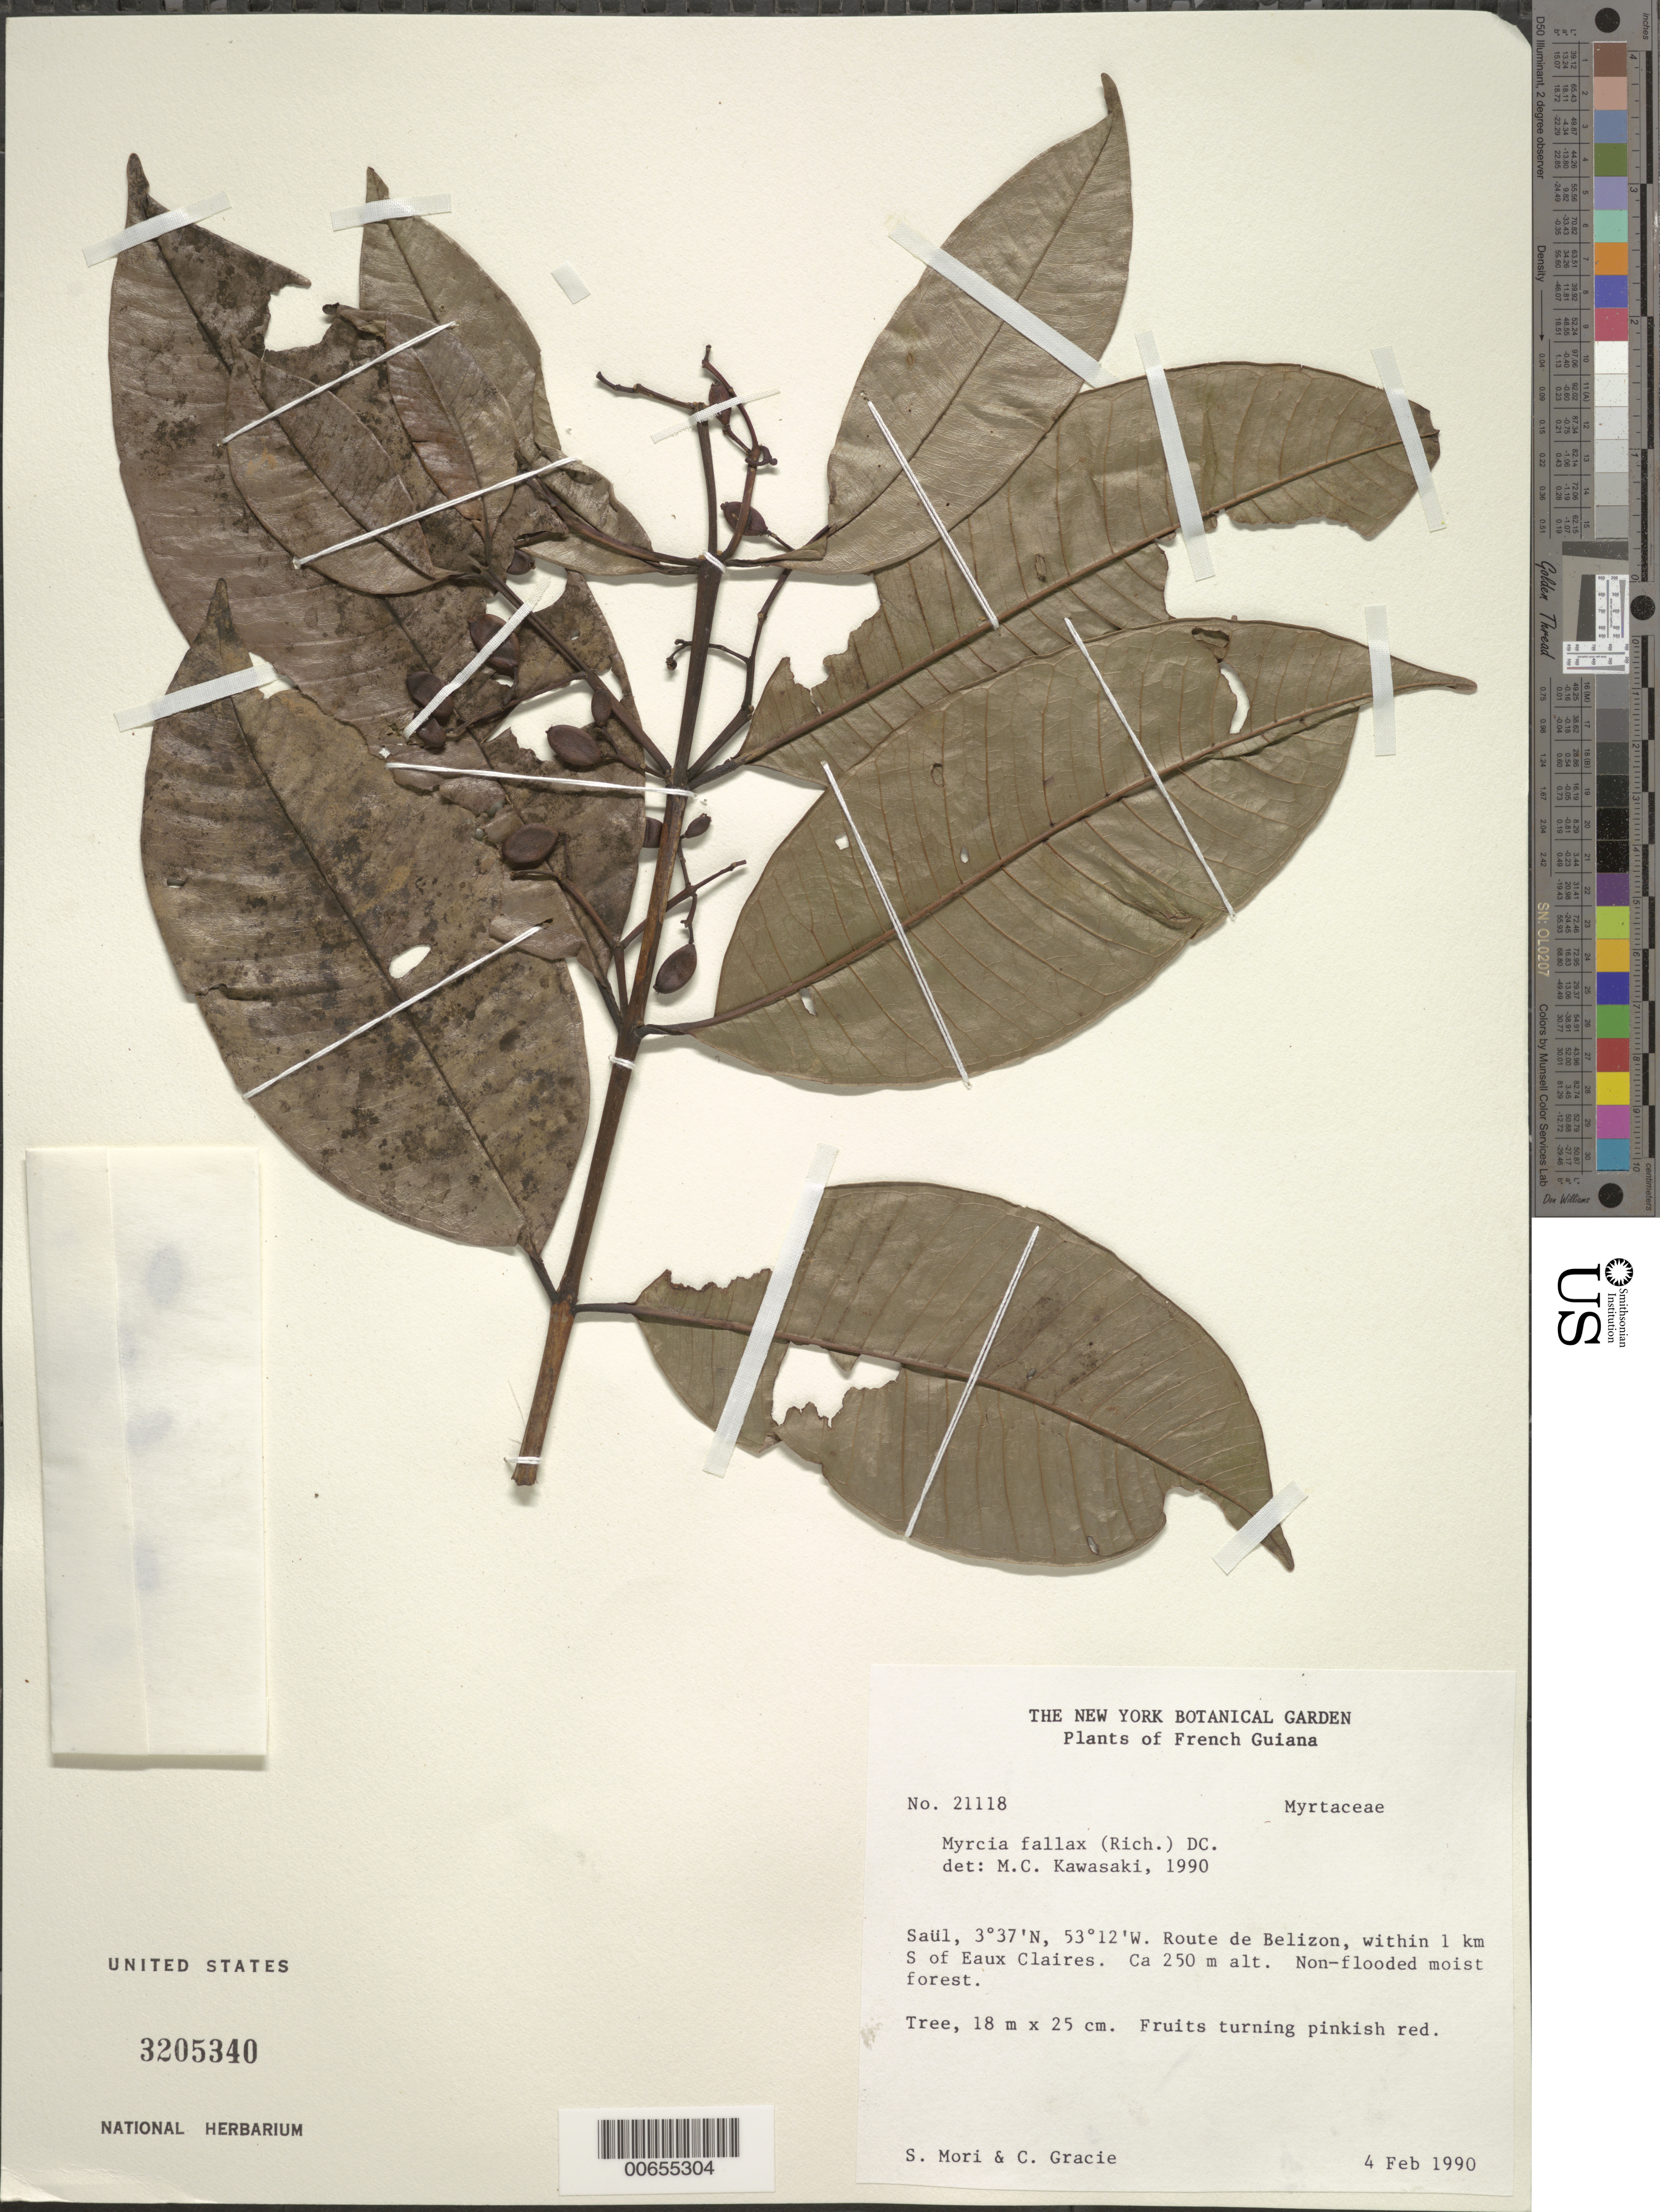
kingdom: Plantae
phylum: Tracheophyta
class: Magnoliopsida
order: Myrtales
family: Myrtaceae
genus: Myrcia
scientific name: Myrcia fallax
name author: (Rich.) DC.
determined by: Kawasaki, M. C.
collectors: S. Mori & C. A. Gracie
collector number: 21118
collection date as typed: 4-Feb-90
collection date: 1990-02-04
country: French Guiana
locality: Saül, Route de Belizon, within 1 km S of Eaux Claires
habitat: Non-flooded moist forest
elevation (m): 250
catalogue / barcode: US 3205340